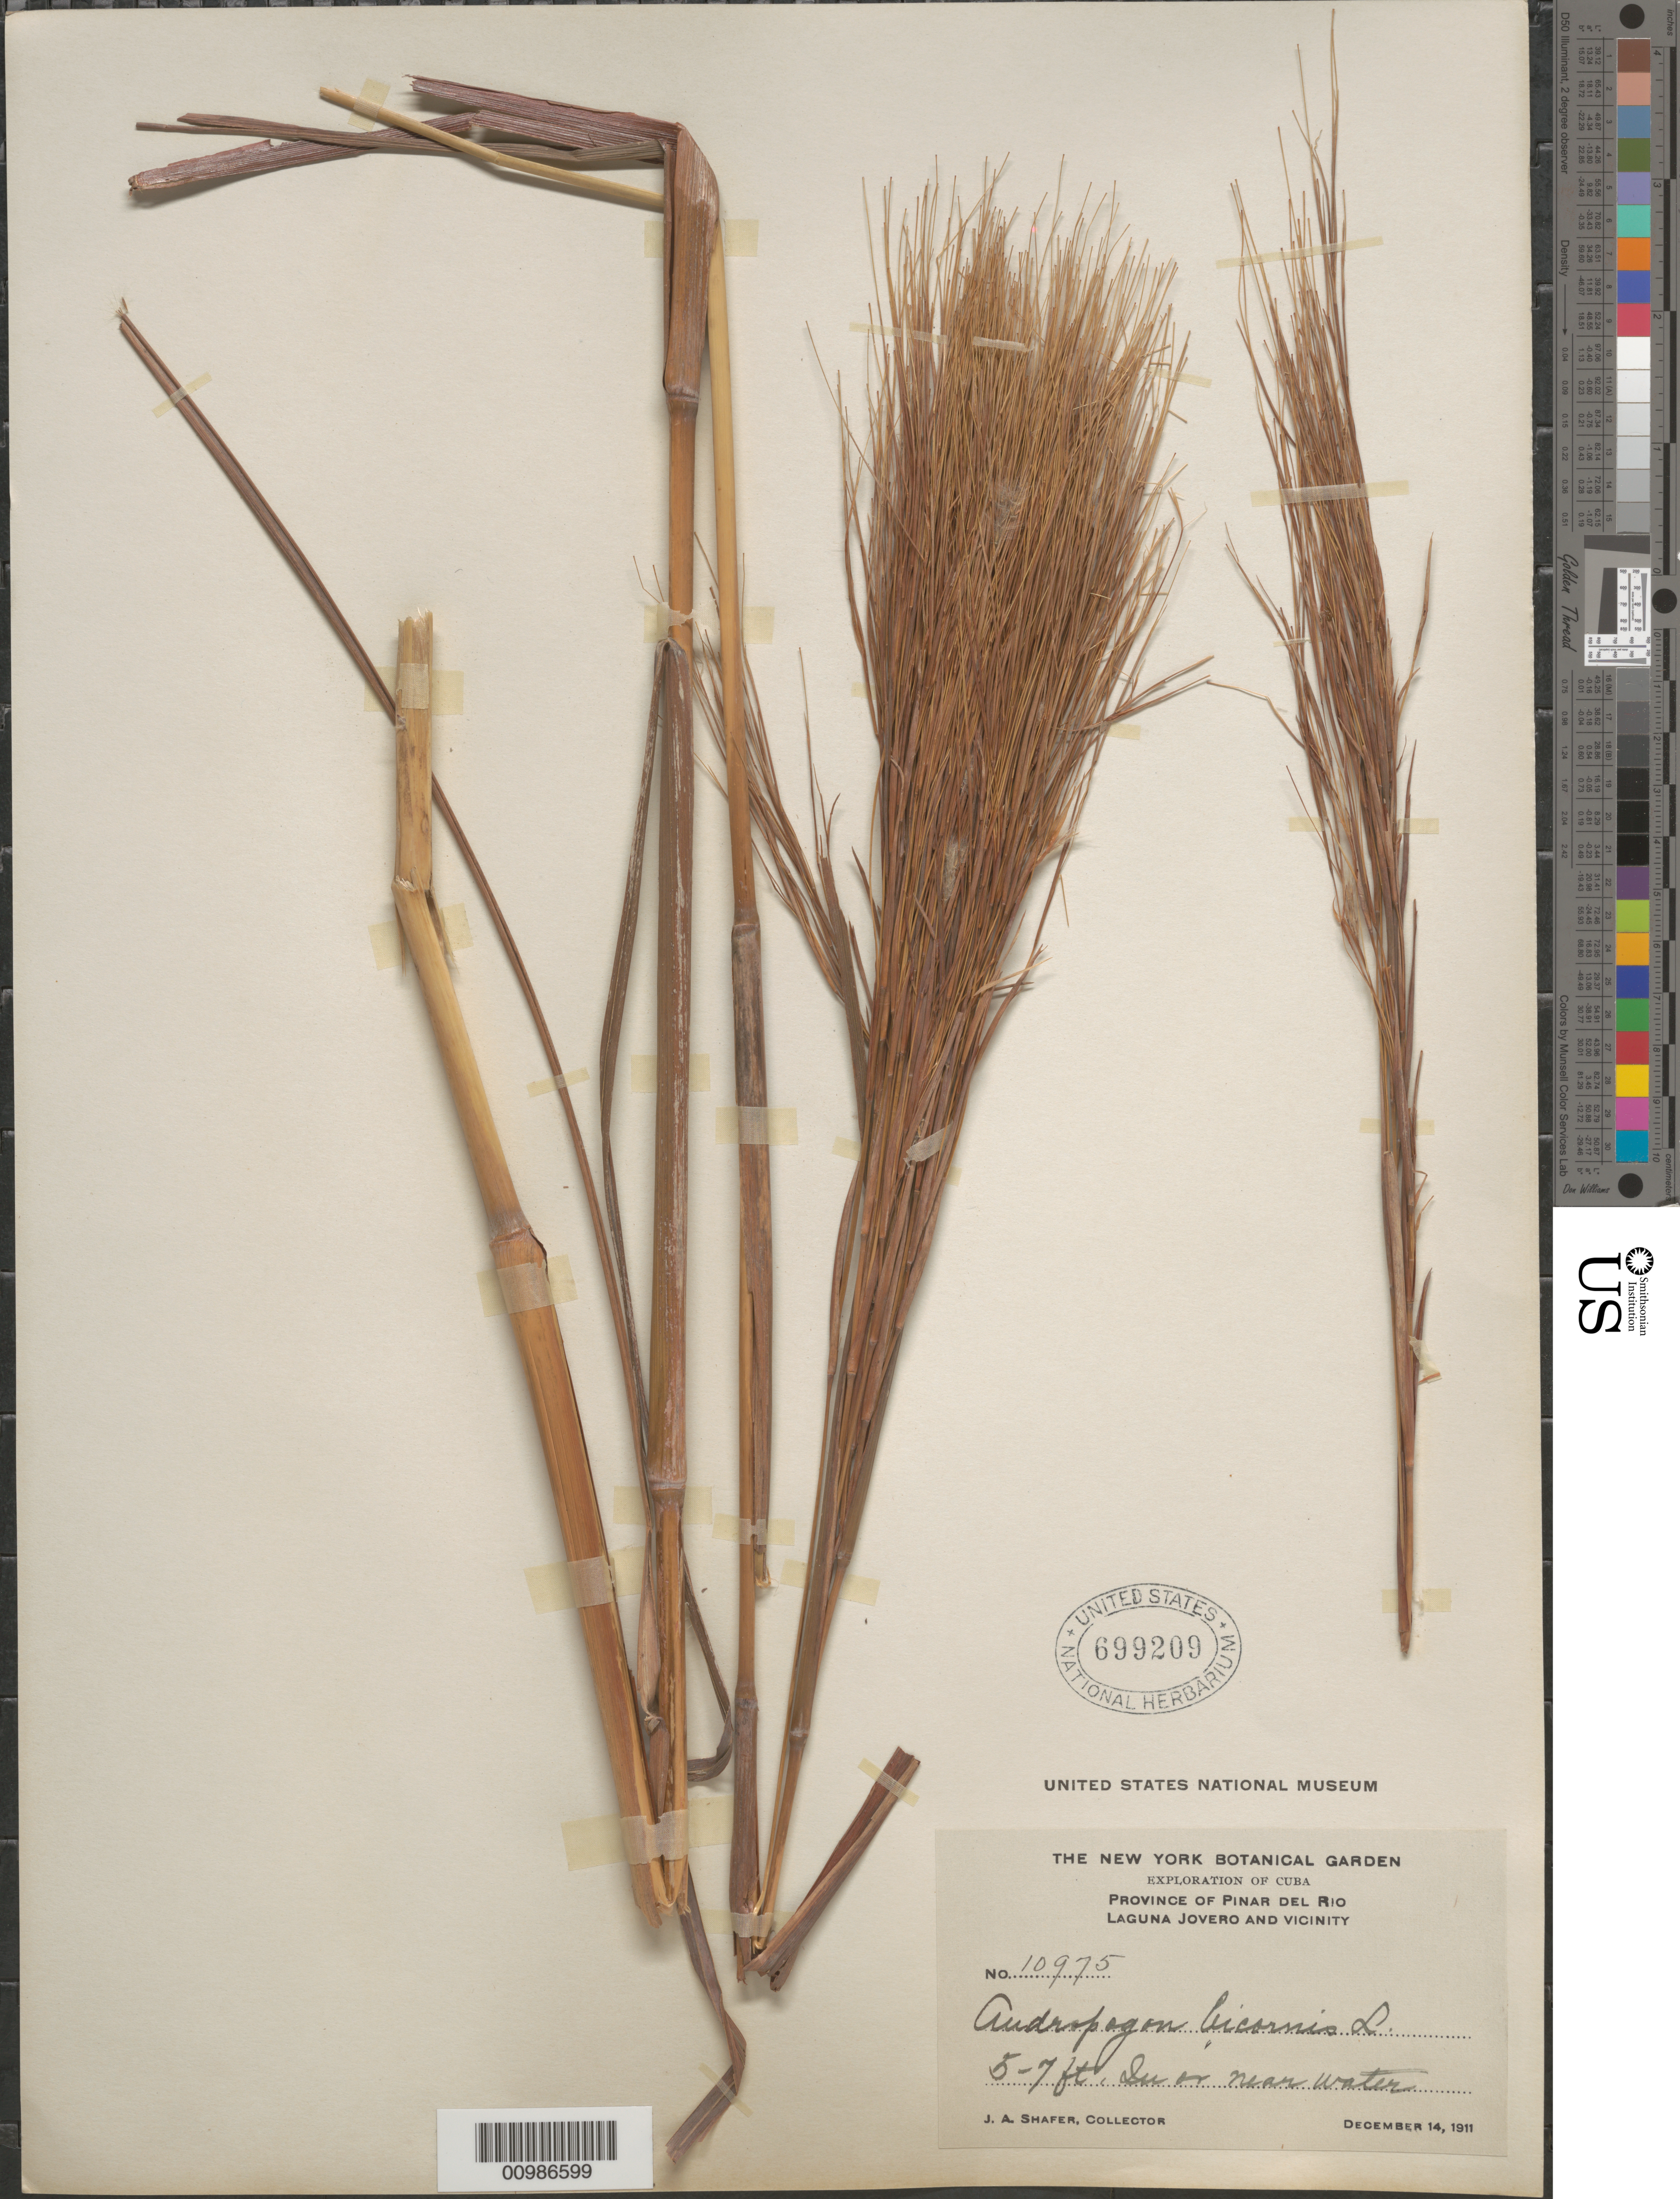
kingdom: Plantae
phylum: Tracheophyta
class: Liliopsida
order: Poales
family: Poaceae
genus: Andropogon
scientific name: Andropogon bicornis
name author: L.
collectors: J. A. Shafer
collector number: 10975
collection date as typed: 14 Dec 1911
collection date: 1911-12-14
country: Cuba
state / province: Pinar del Rio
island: Cuba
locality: near Laguna Jovero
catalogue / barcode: US 699209